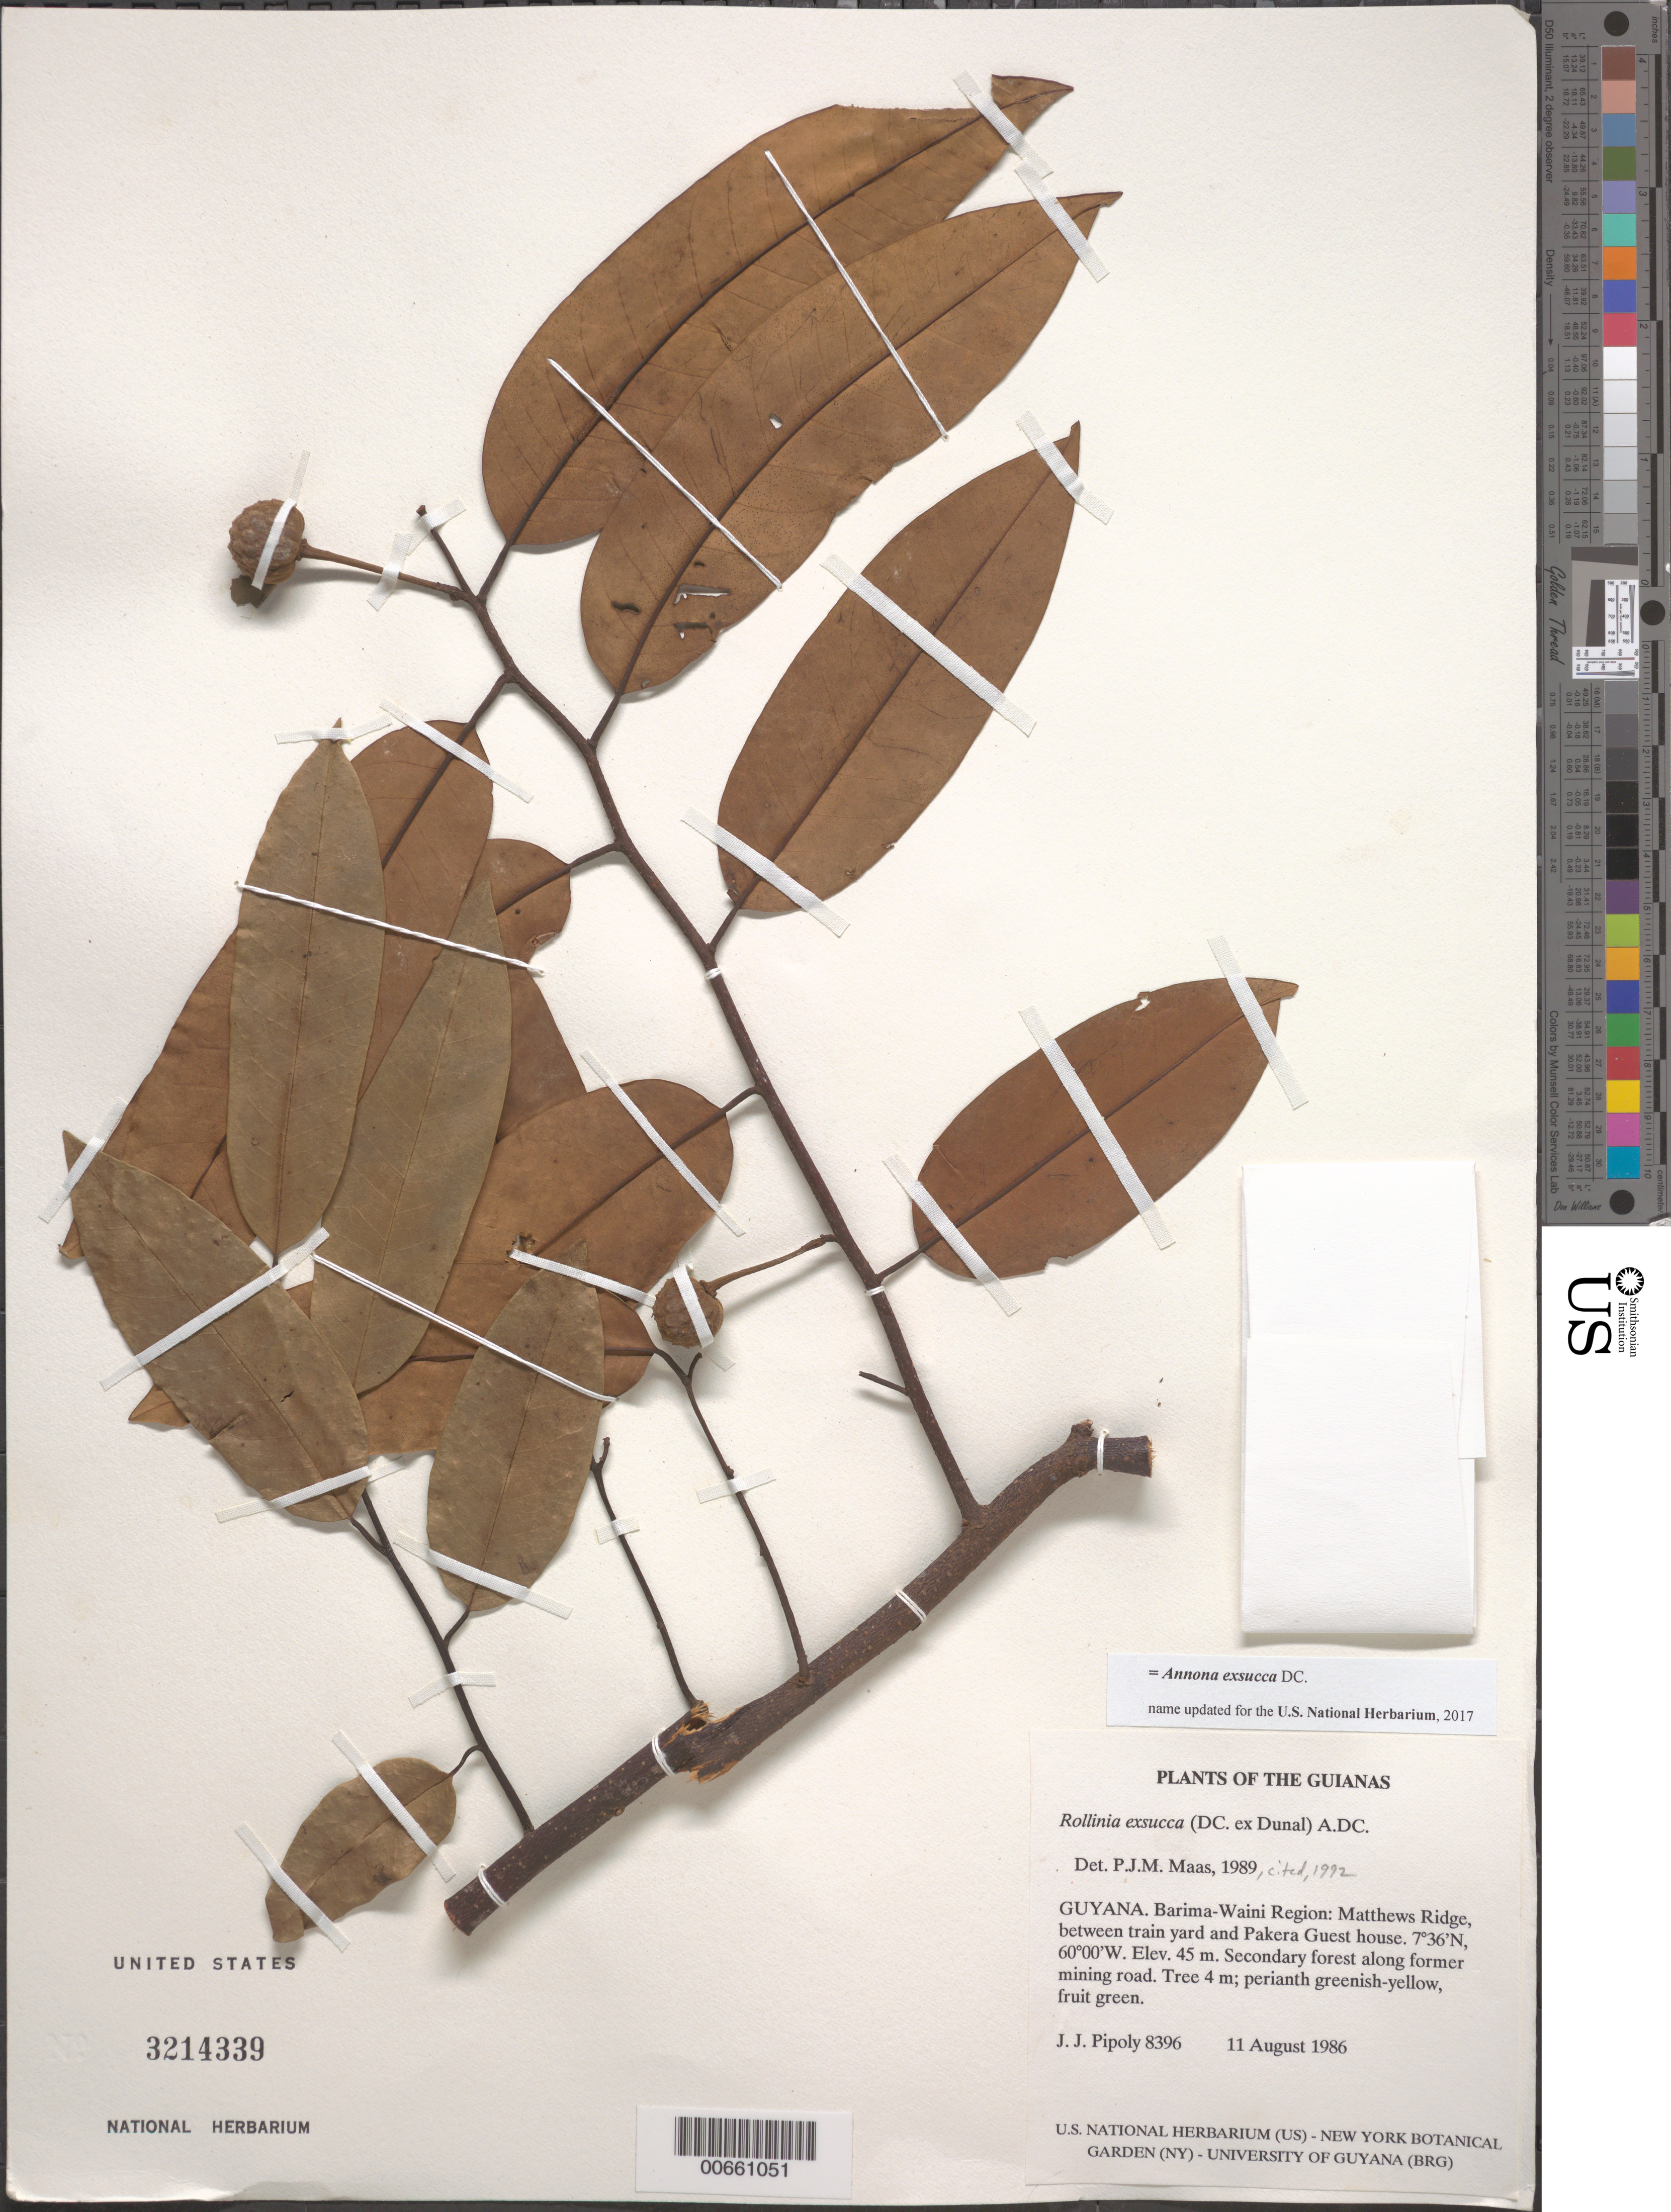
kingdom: Plantae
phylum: Tracheophyta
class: Magnoliopsida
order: Magnoliales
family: Annonaceae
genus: Annona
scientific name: Annona exsucca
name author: DC. ex Dunal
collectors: J. J. Pipoly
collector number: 8396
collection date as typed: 11 August 1986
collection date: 1986-08-11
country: Guyana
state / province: Barima-Waini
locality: Matthews Ridge, between train yard and Pakera Guest house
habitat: Secondary forest along former mining road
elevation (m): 45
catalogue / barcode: US 3214339